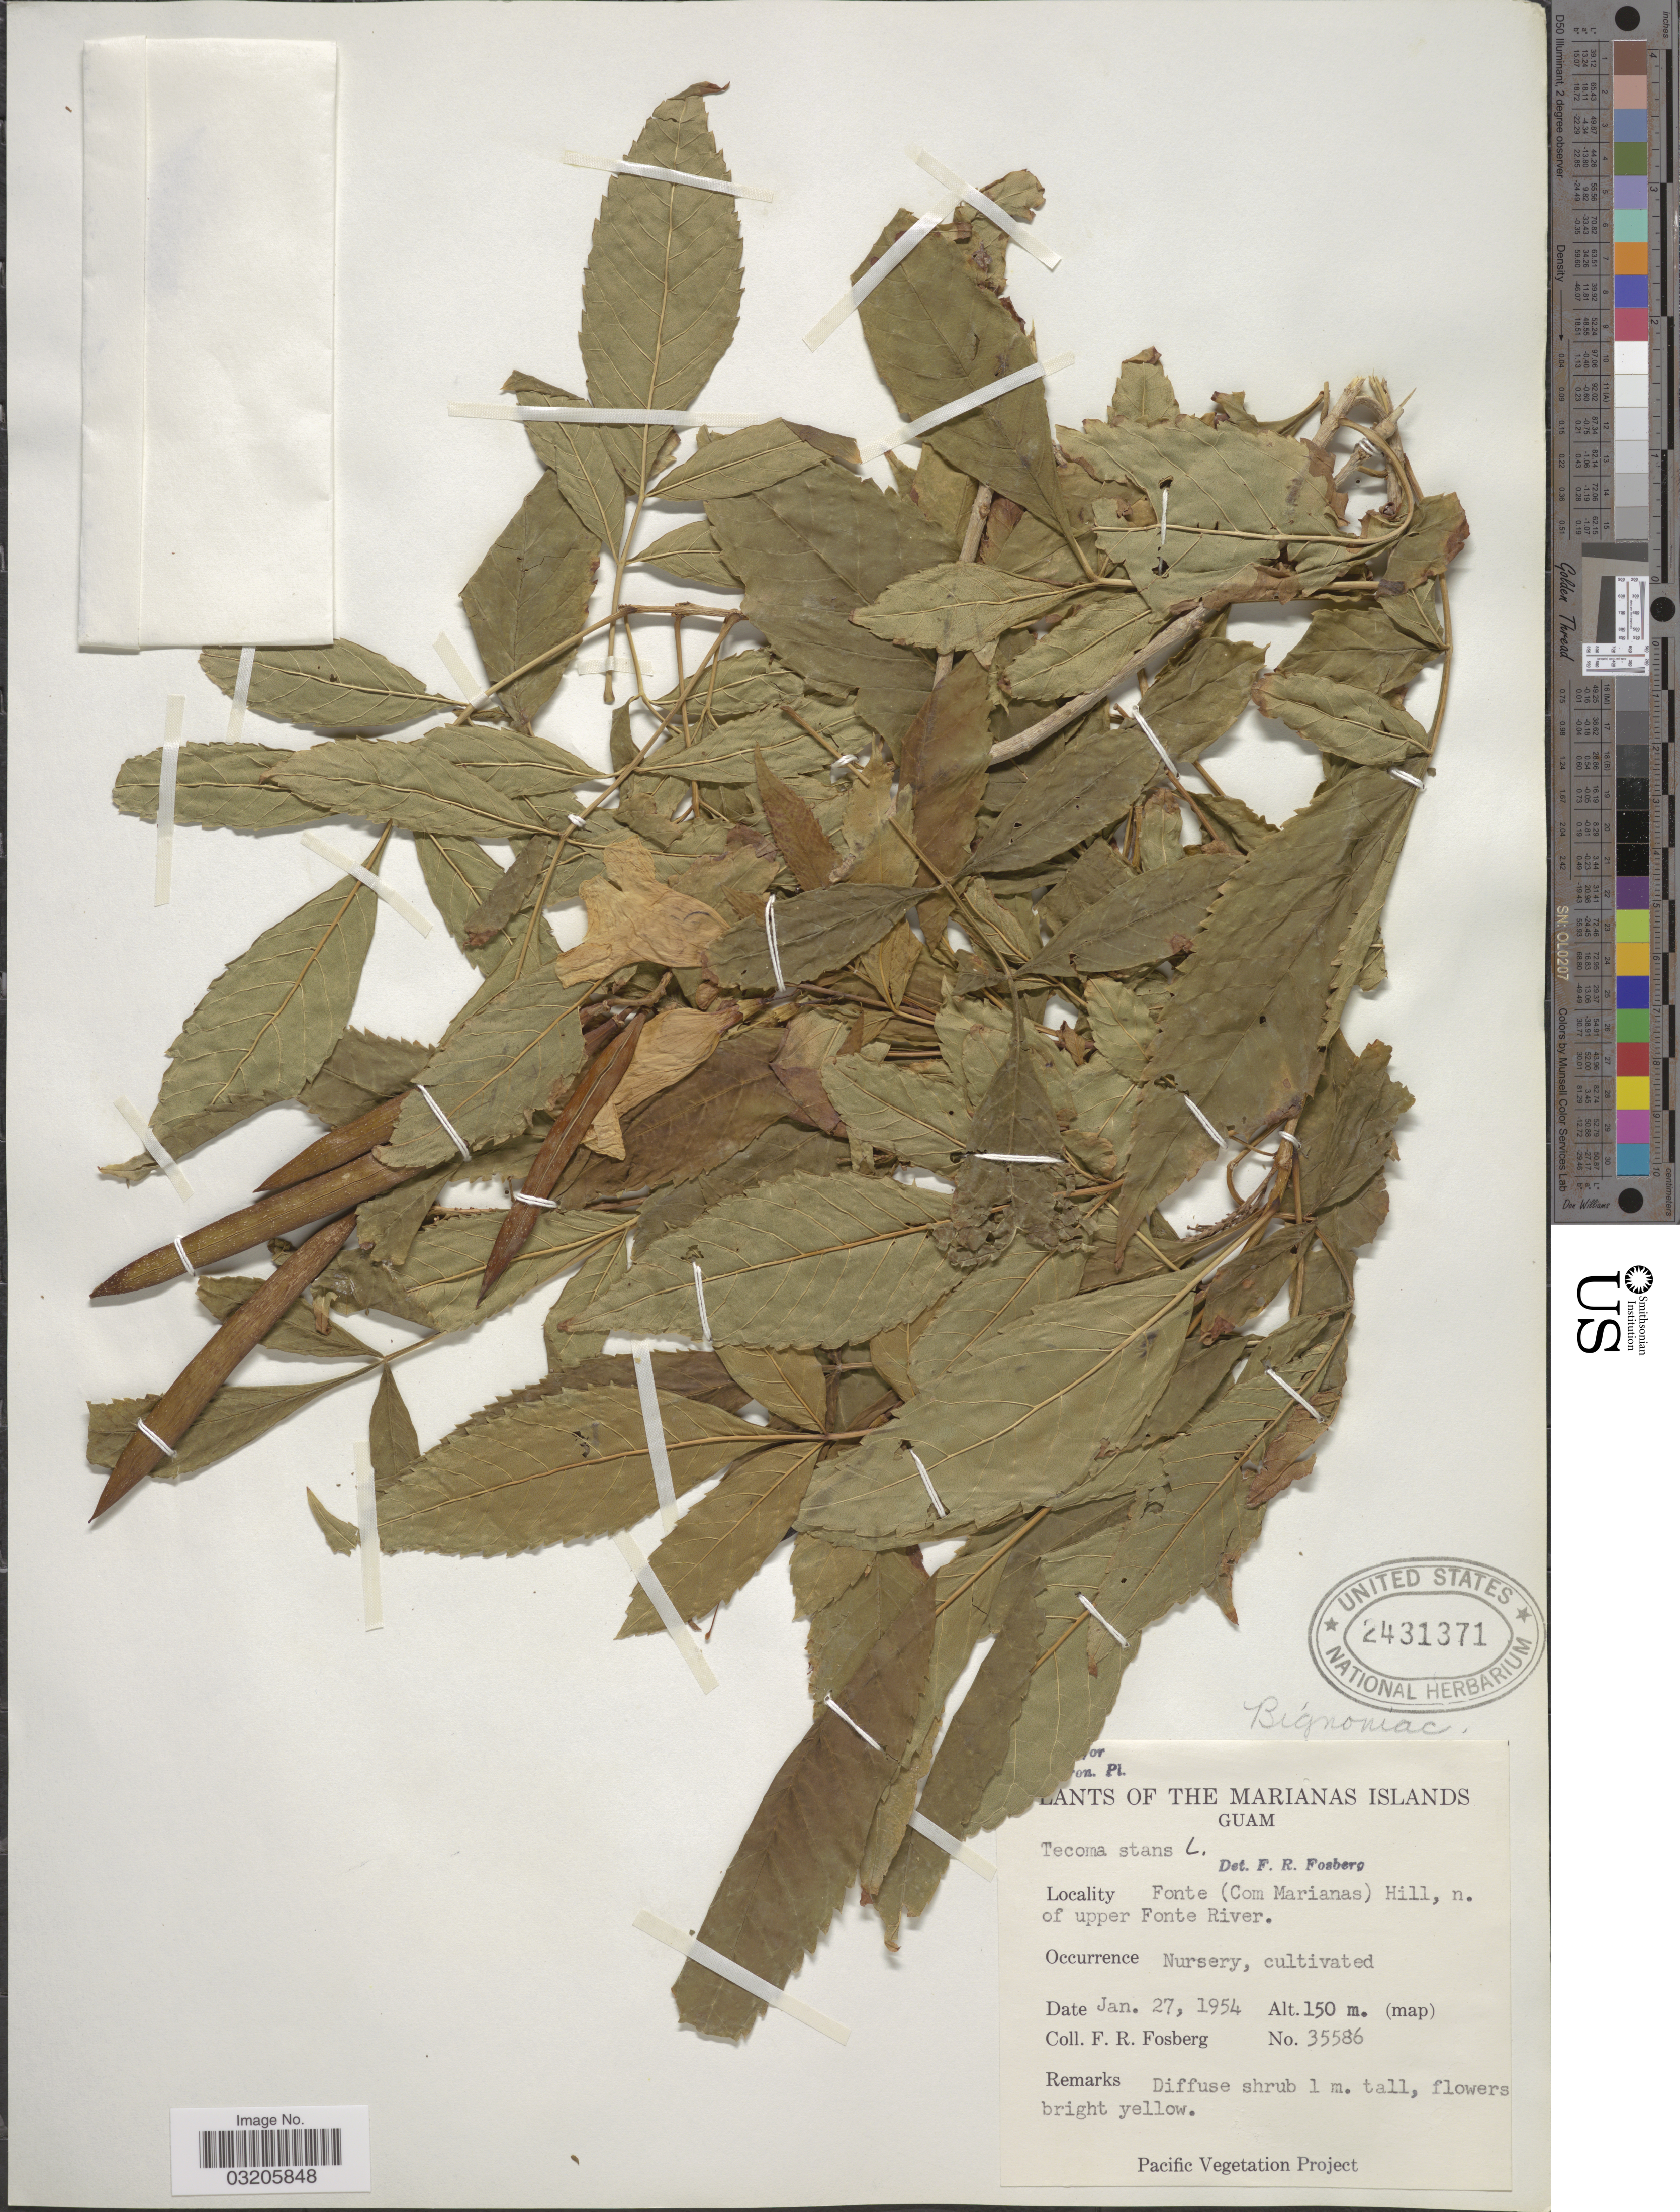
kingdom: Plantae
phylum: Tracheophyta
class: Magnoliopsida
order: Lamiales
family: Bignoniaceae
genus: Tecoma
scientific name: Tecoma stans var. stans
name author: (L.) Juss. ex Kunth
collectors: F. R. Fosberg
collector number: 35586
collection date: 1954-01-27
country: Guam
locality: Marianas Islands. Guam. Fonte (Com Marianas) Hill, n. of upper Fonte River. Nursery.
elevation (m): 150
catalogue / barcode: US 2431371